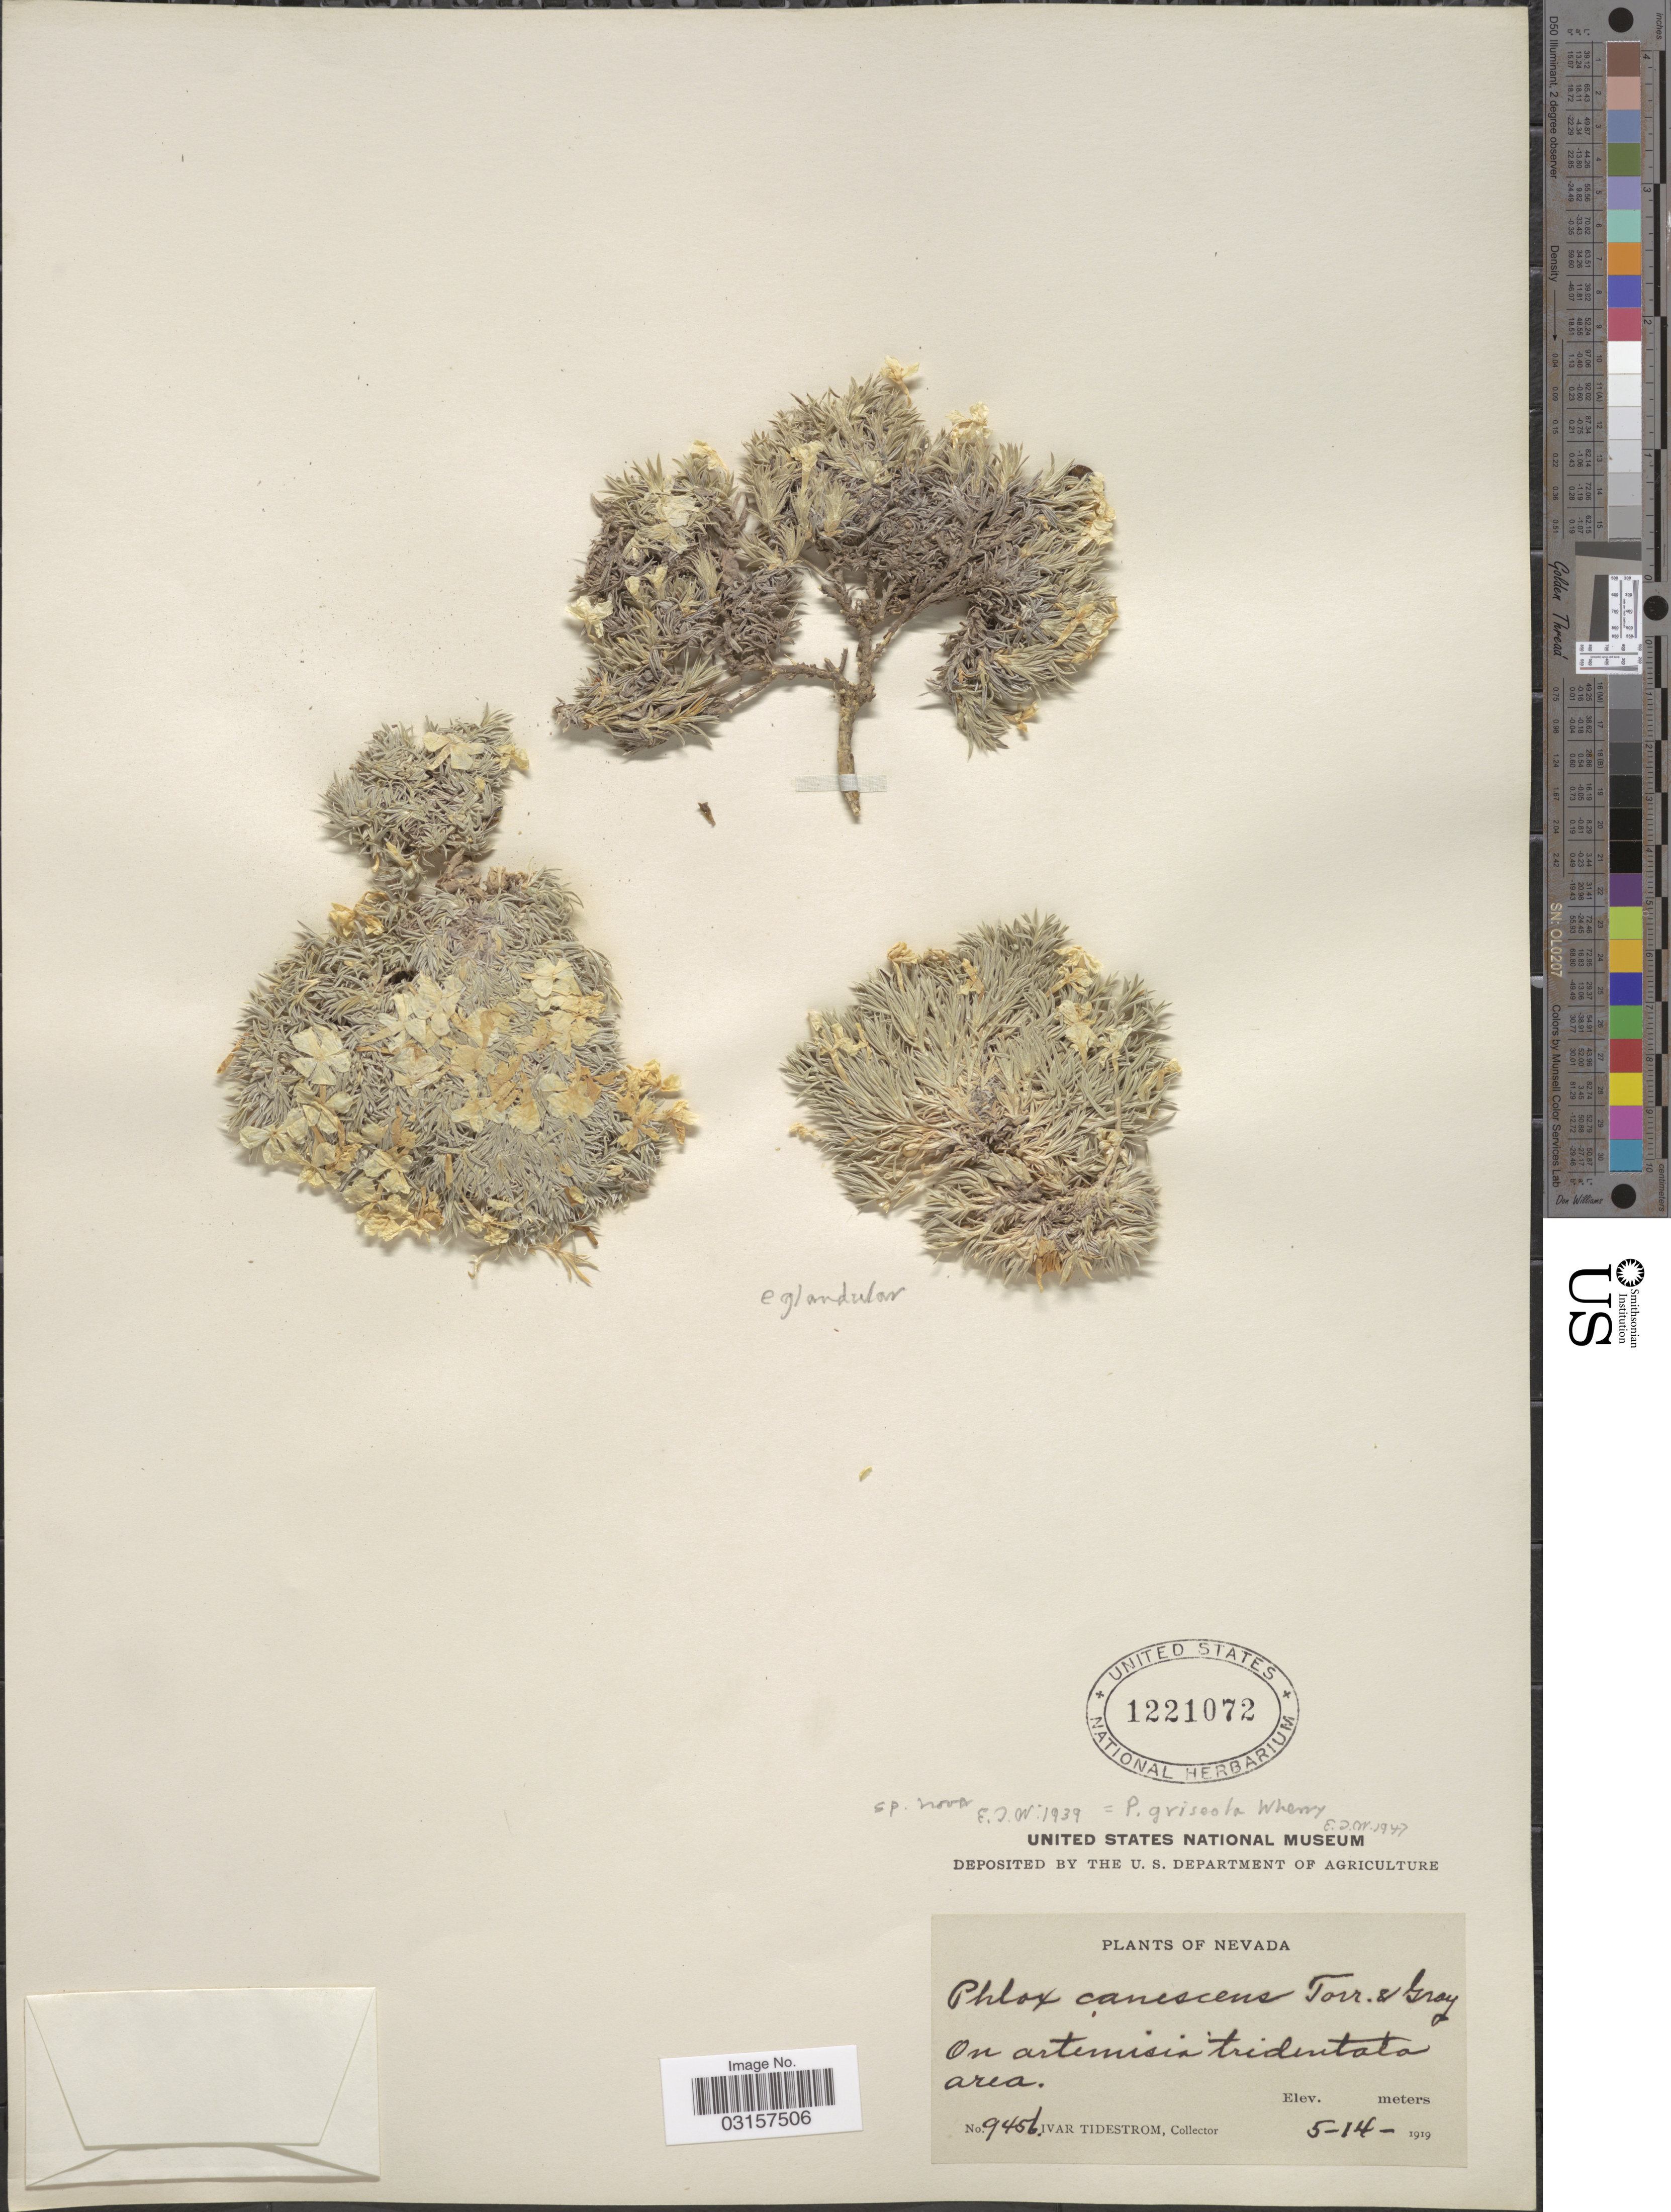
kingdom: Plantae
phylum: Tracheophyta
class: Magnoliopsida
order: Ericales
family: Polemoniaceae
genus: Phlox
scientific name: Phlox griseola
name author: Wherry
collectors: I. F. Tidestrom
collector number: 9456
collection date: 1919-05-14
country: United States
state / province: Nevada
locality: On artemisia tridentata area.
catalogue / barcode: US 1221072